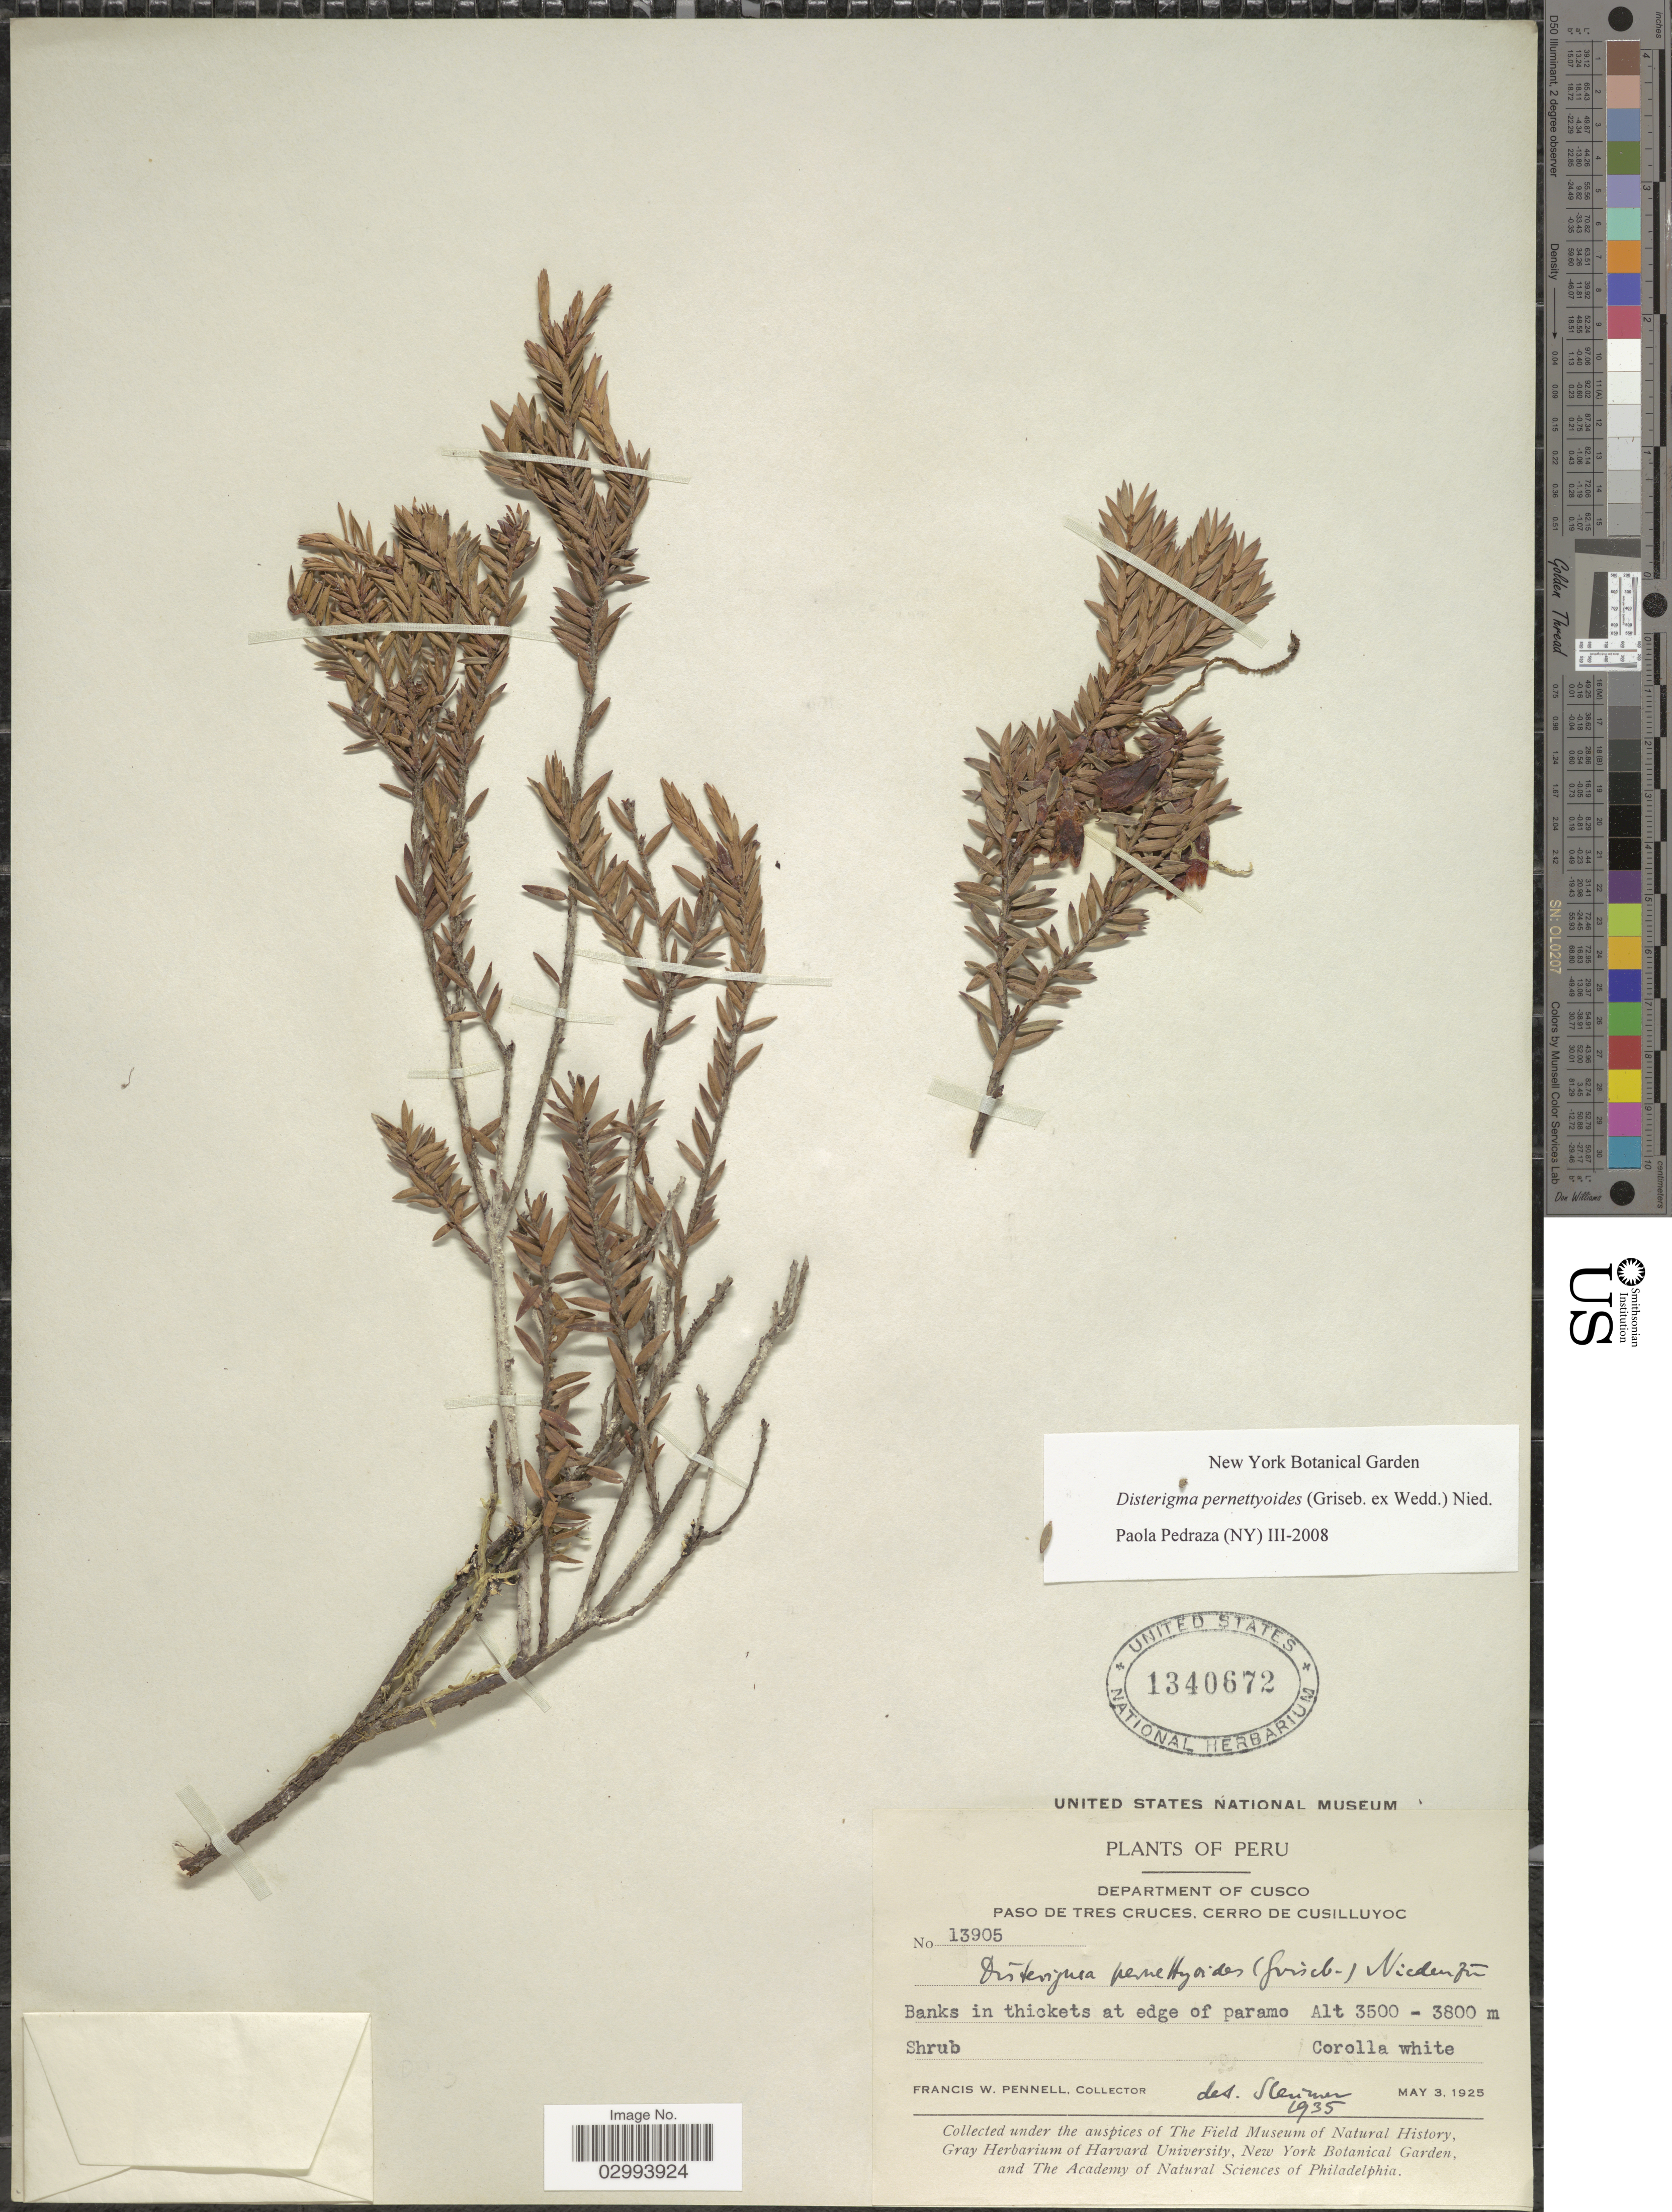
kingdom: Plantae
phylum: Tracheophyta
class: Magnoliopsida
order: Ericales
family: Ericaceae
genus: Disterigma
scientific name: Disterigma pernettyoides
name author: (Griseb.) Nied.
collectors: F. W. Pennell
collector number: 13905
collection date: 1925-05-03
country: Peru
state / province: Cusco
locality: Department of Cusco. Paso de Tres Cruces, Cerro de Cusilluyoc. Banks in thickets at edge of paramo.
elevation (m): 3500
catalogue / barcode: US 1340672